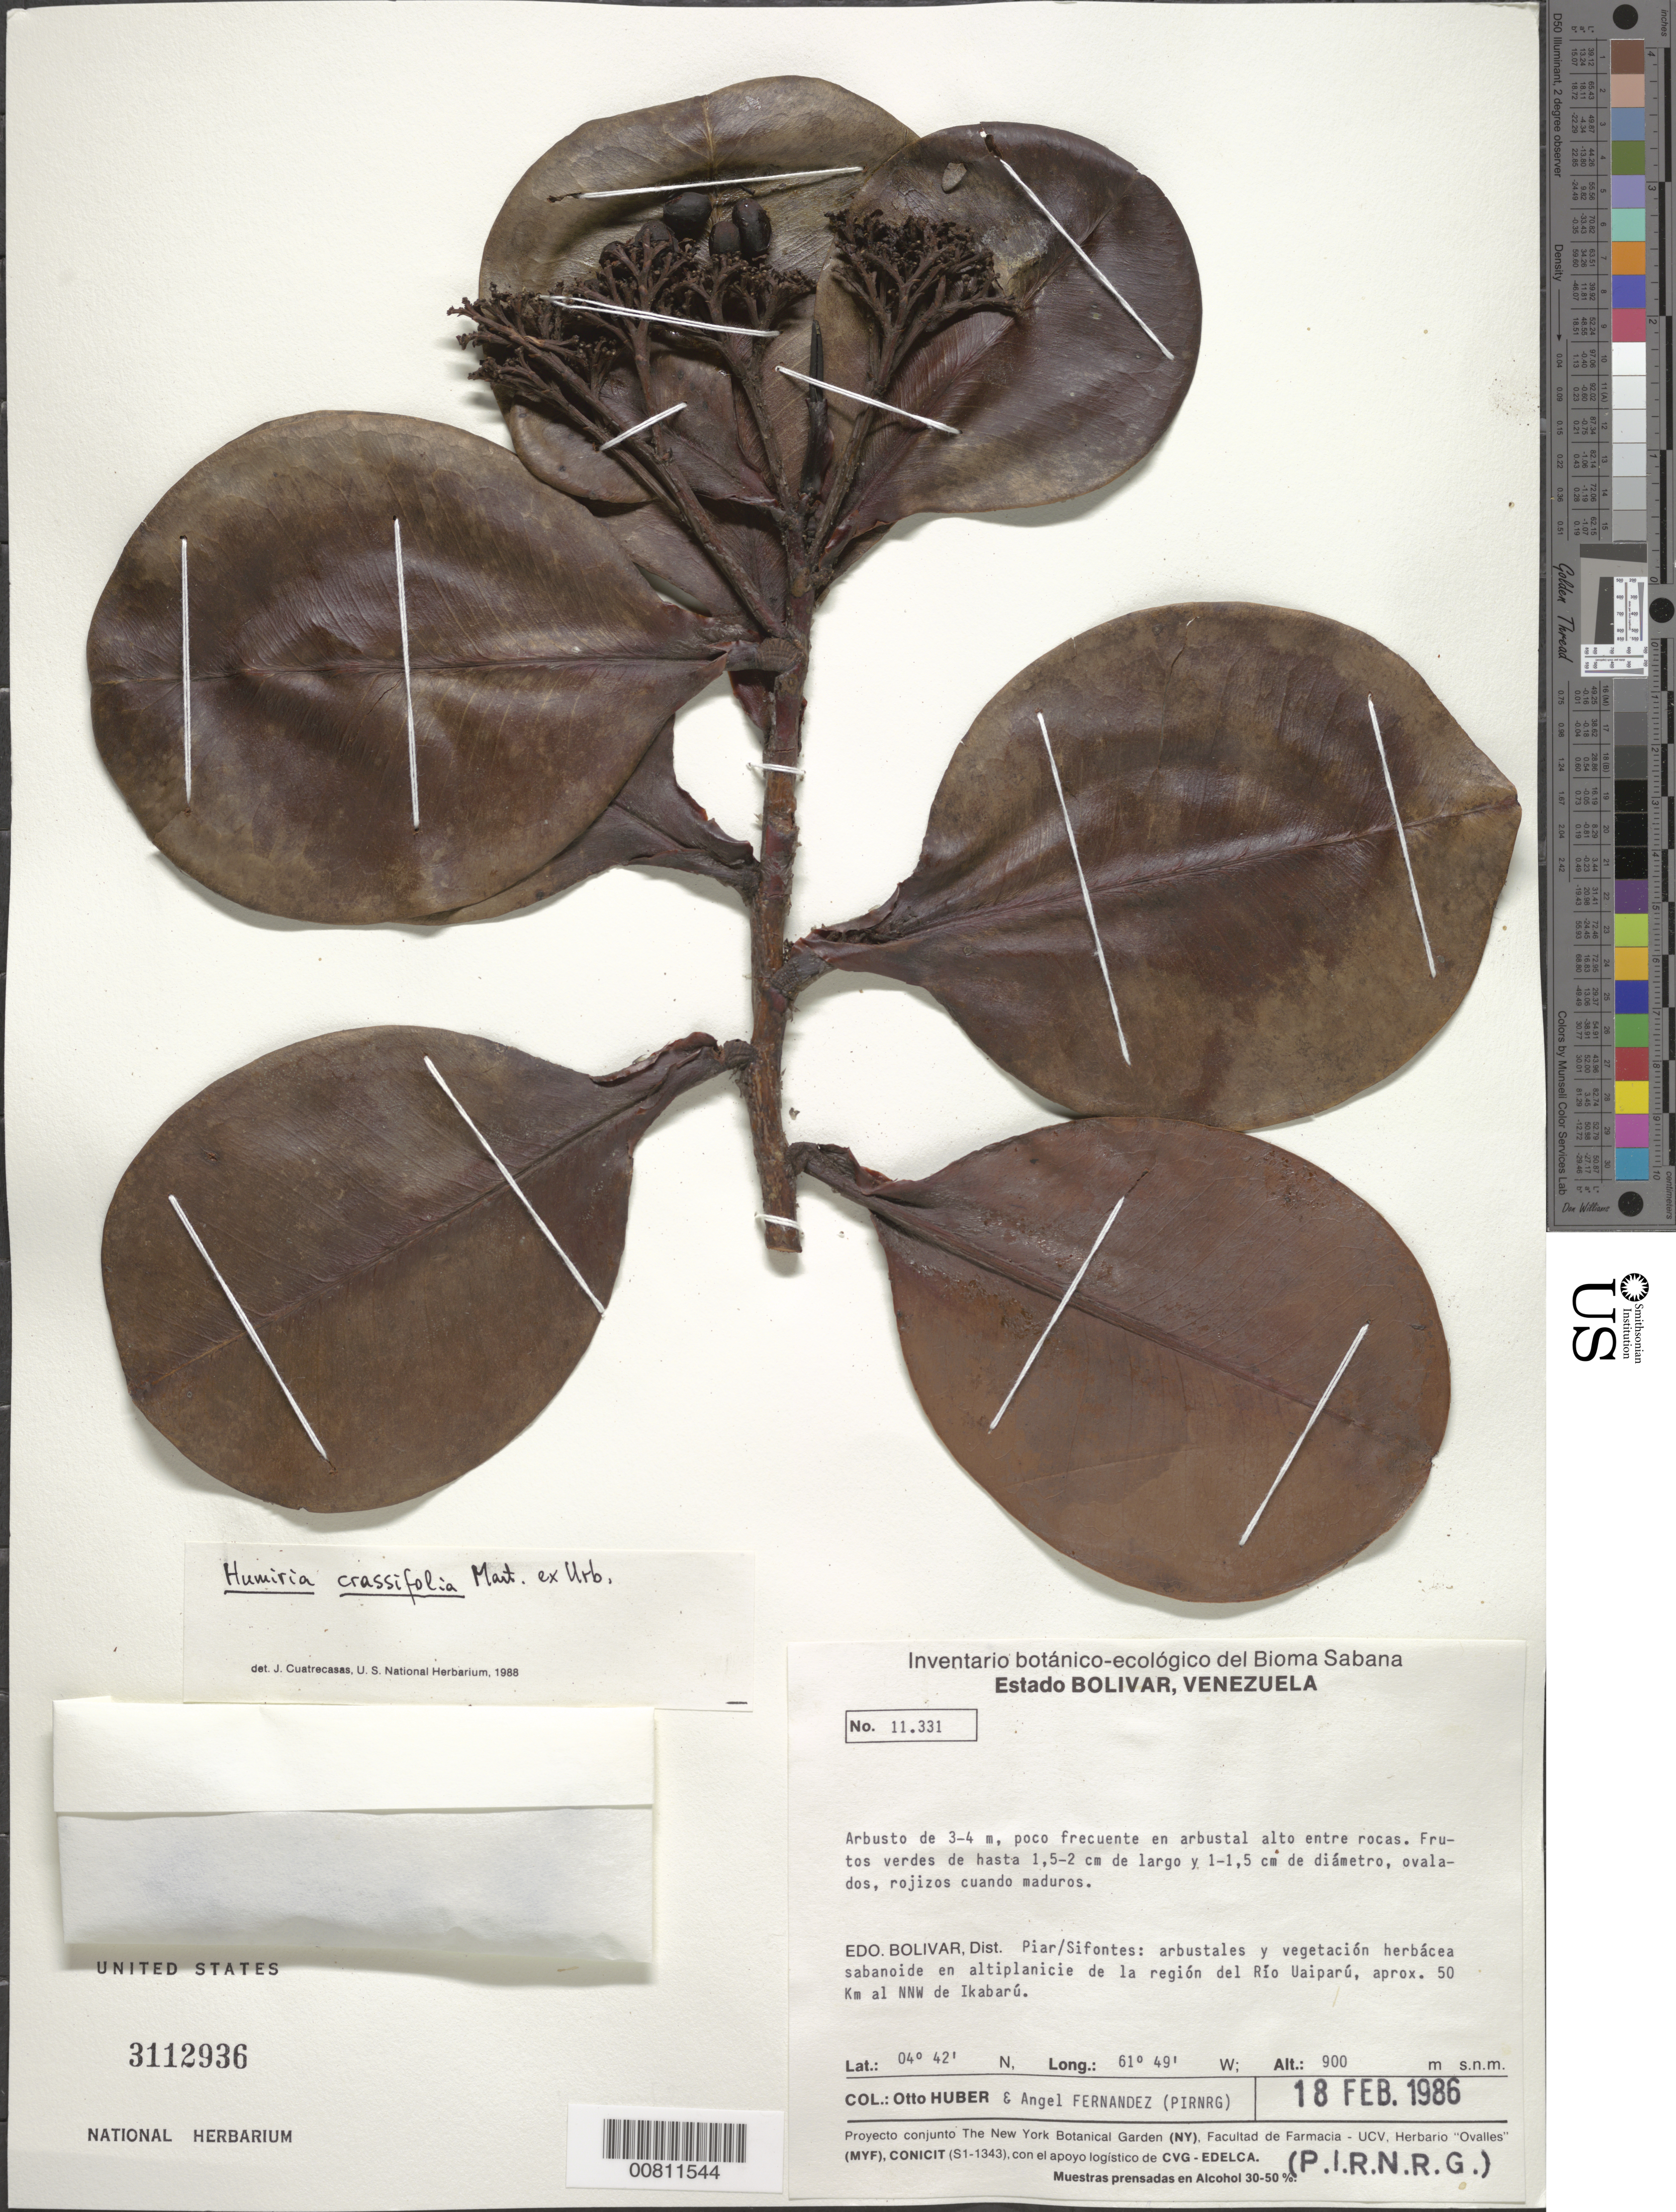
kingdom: Plantae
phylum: Tracheophyta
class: Magnoliopsida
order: Malpighiales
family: Humiriaceae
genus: Humiria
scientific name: Humiria crassifolia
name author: Mart. ex Urb.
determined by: Cuatrecasas, J.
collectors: O. Huber & A. Fernandez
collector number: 11331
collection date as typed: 18-Feb-86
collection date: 1986-02-18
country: Venezuela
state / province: Bolívar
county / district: Piar / Sifontes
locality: Río Uaiparu, aprox 50 km al NNW de Ikabarú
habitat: Arbustales y vegetación herbácea sabanoide en altiplanicie; arbustal alto entre rocas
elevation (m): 900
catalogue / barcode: US 3112936